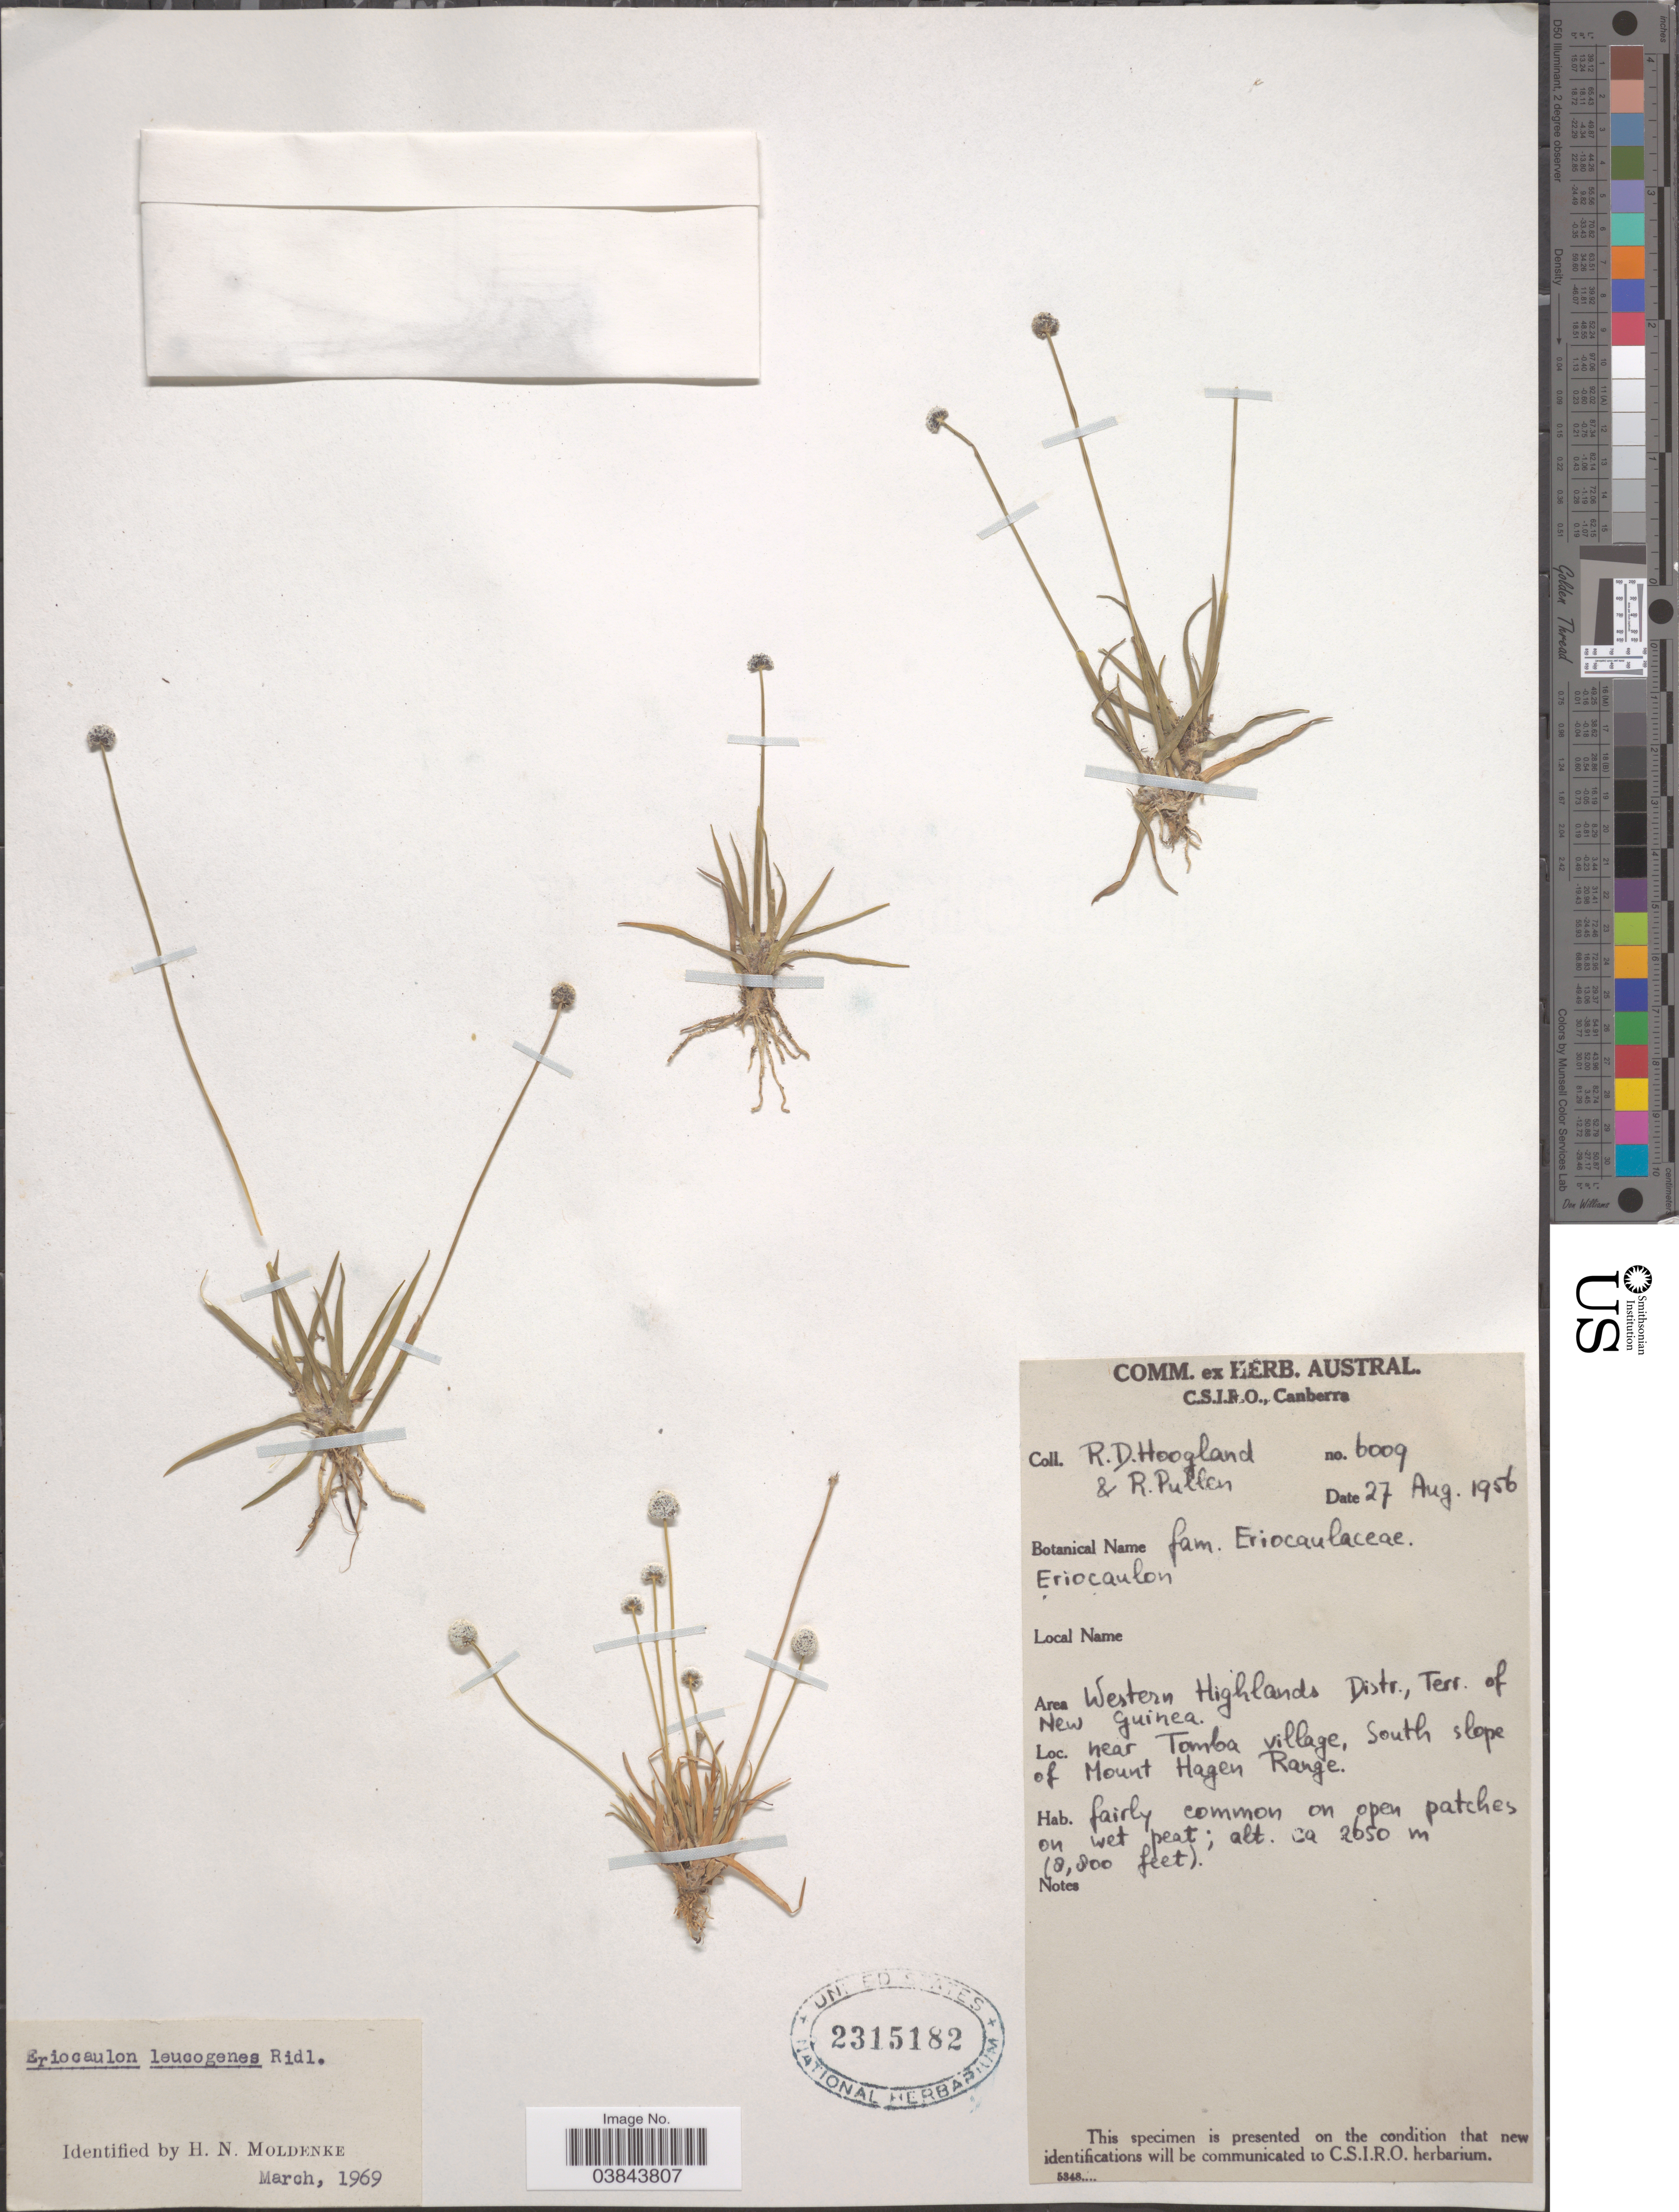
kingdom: Plantae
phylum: Tracheophyta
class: Liliopsida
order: Poales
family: Eriocaulaceae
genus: Eriocaulon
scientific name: Eriocaulon leucogenes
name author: Ridl.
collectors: R. D. Hoogland & R. Pullen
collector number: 6009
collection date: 1956-08-27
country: Papua New Guinea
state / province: Western Highlands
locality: Western Highlands Distr., Terr. of New Guinea. Near Tomba village, South slope of Mount Hagen Range.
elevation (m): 2650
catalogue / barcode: US 2315182